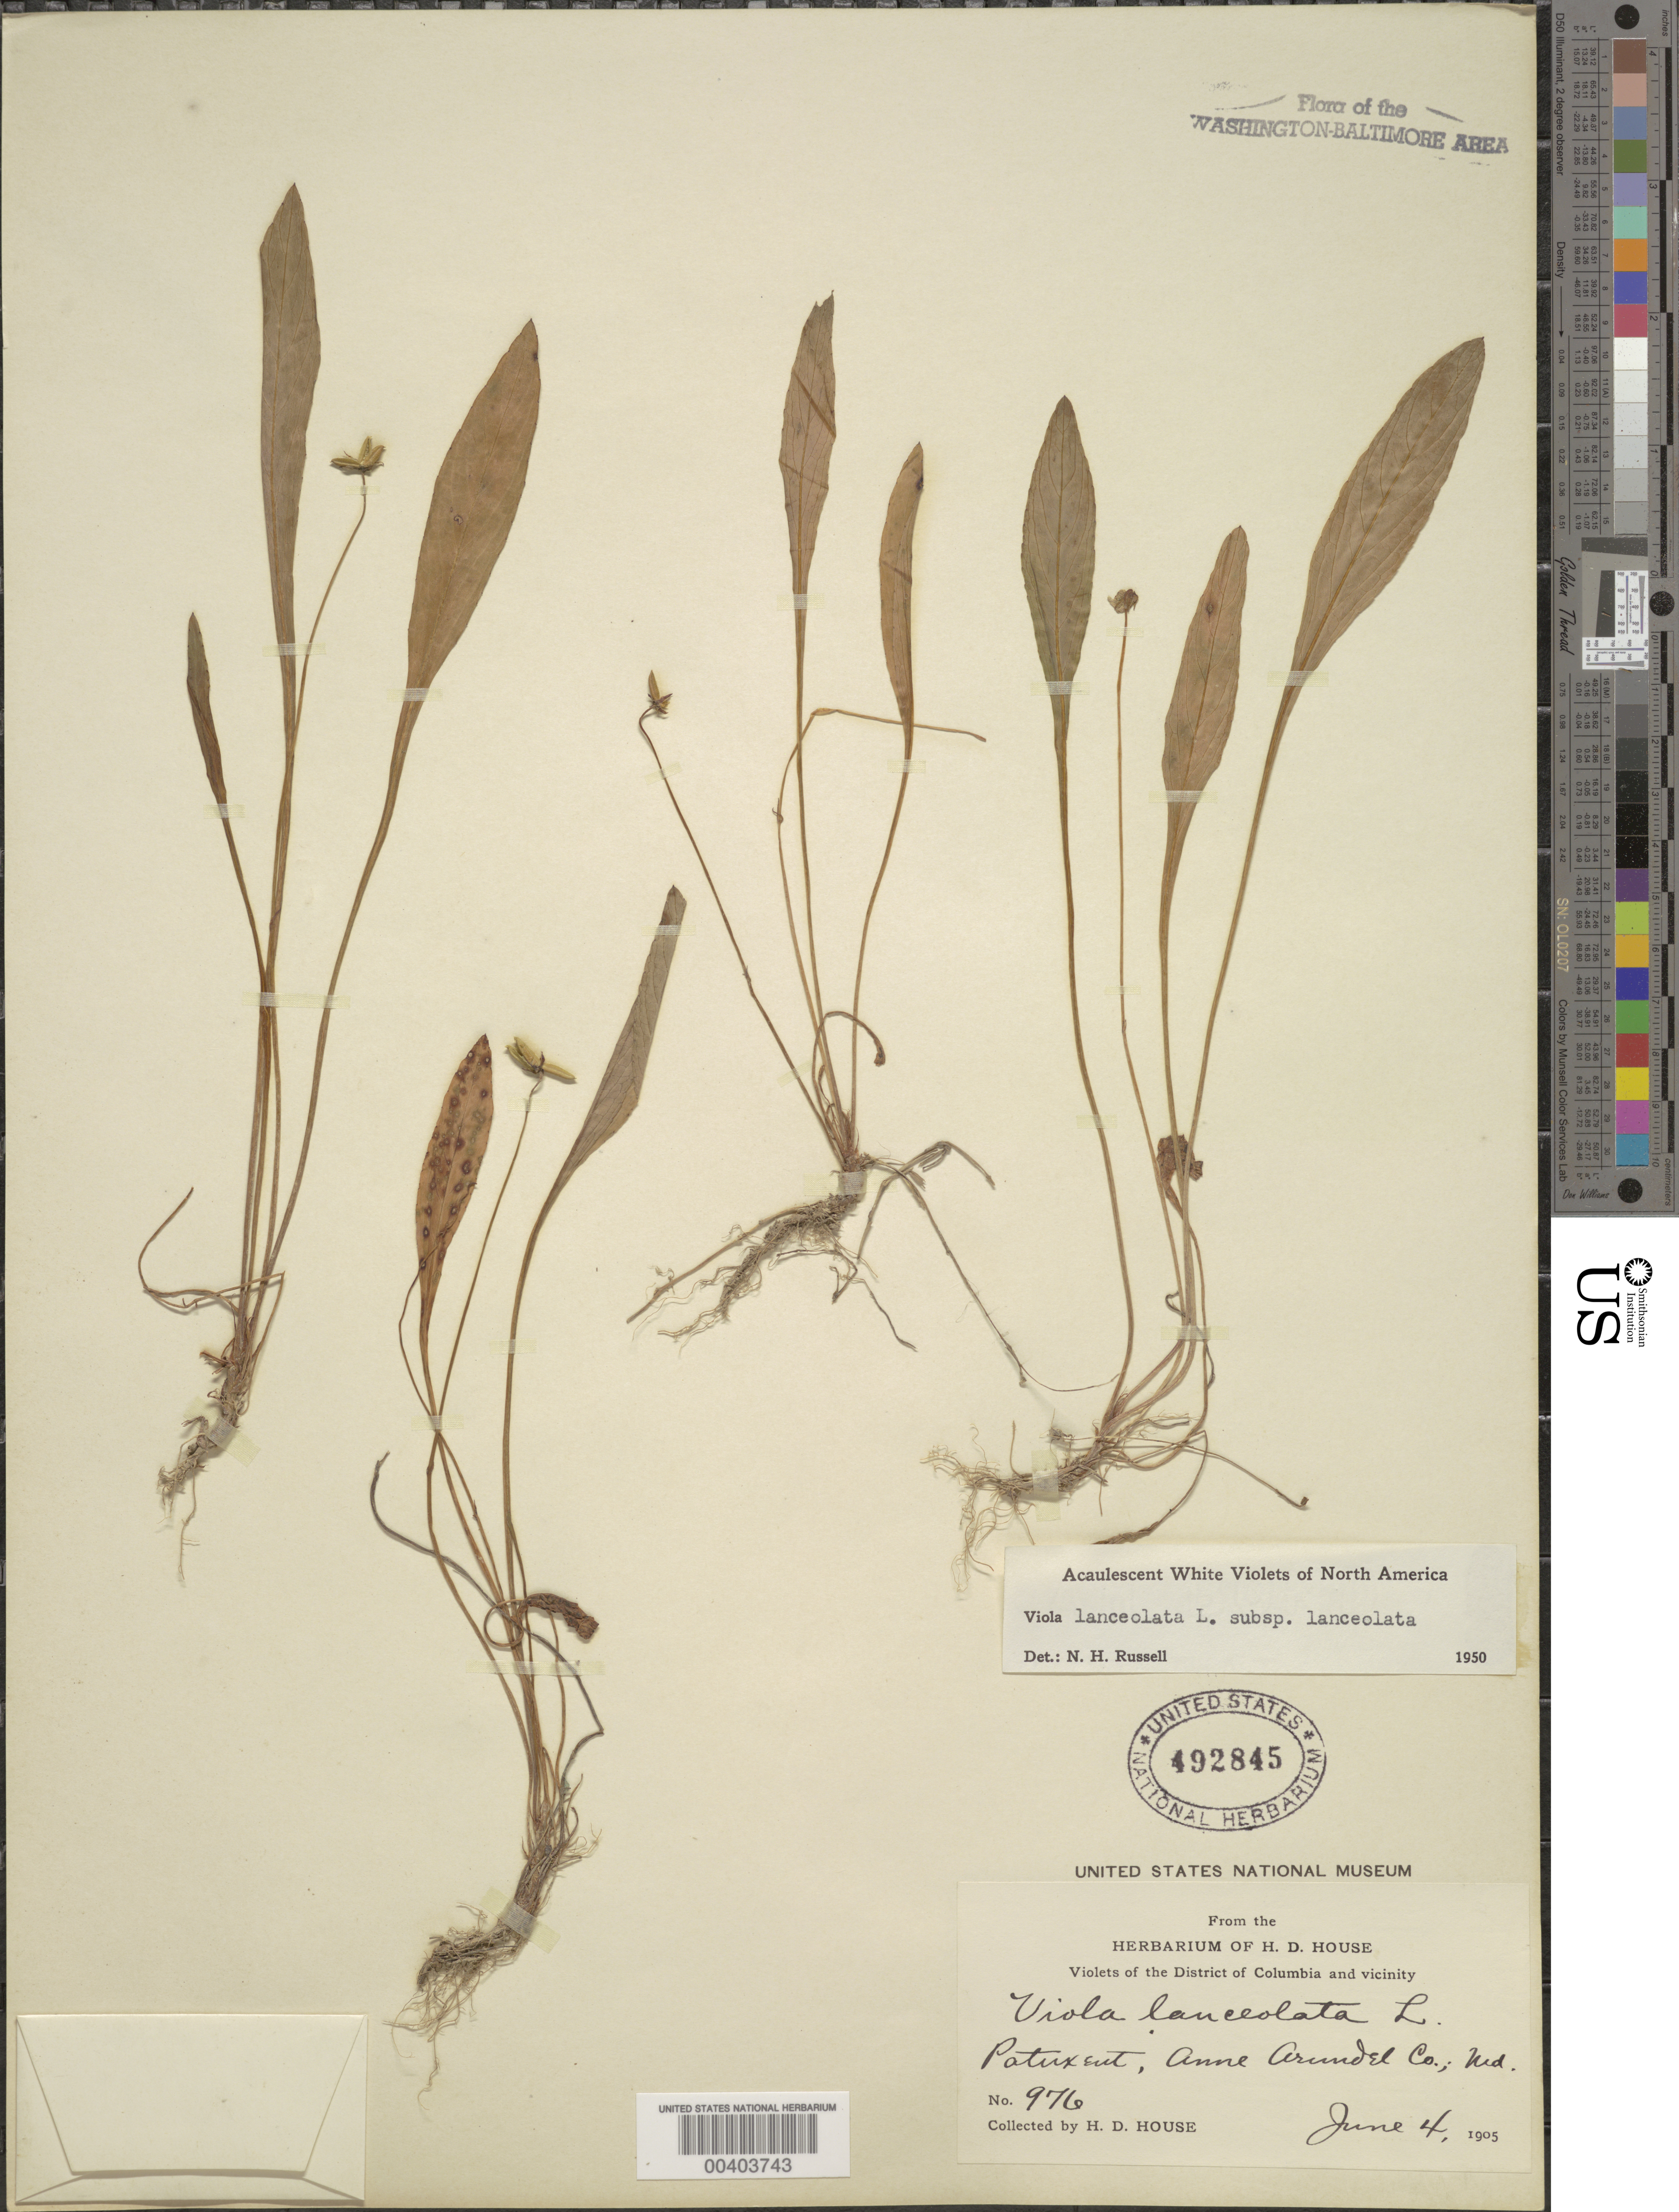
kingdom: Plantae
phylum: Tracheophyta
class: Magnoliopsida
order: Malpighiales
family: Violaceae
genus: Viola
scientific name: Viola lanceolata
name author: L.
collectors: H. D. House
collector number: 976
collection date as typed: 04 Jun 1905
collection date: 1905-06-04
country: United States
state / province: Maryland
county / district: Anne Arundel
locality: Patuxent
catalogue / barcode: US 492845